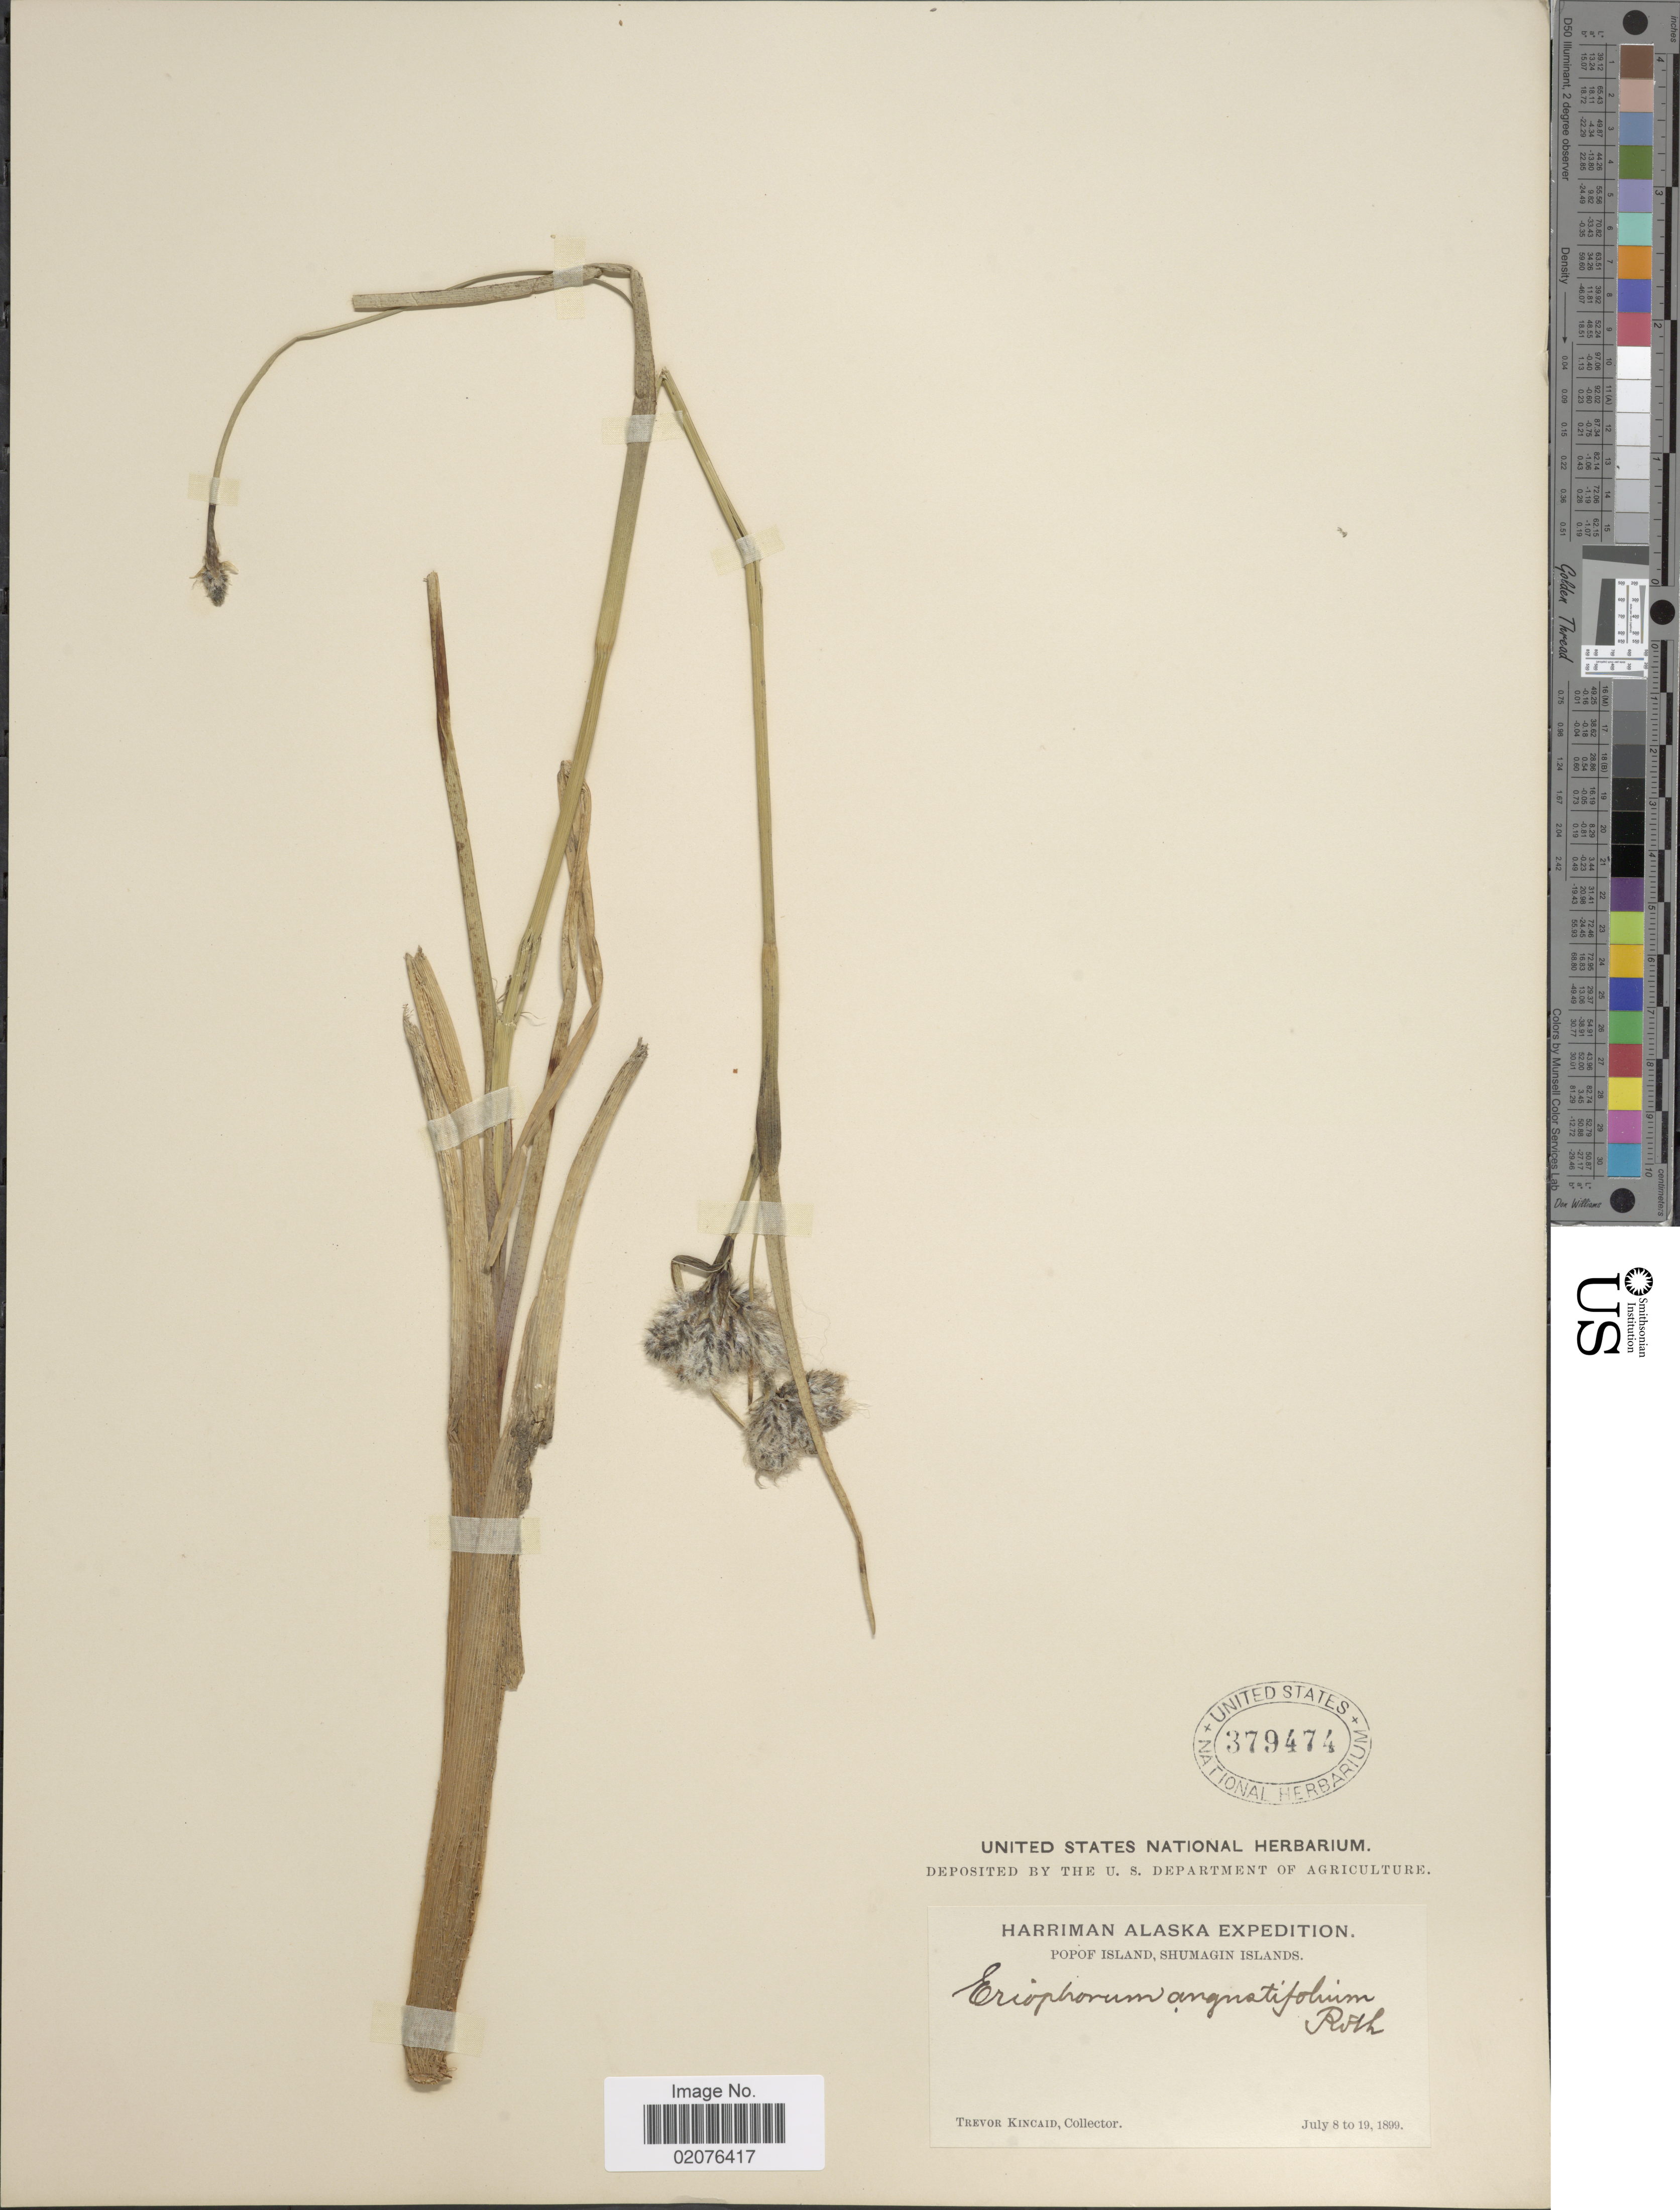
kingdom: Plantae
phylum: Tracheophyta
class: Liliopsida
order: Poales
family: Cyperaceae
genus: Eriophorum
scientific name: Eriophorum angustifolium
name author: Honck.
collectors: T. C. Kincaid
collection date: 1899-07-08/1899-07-19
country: United States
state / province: Alaska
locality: Popof Island, Shumagan Islands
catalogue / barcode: US 379474